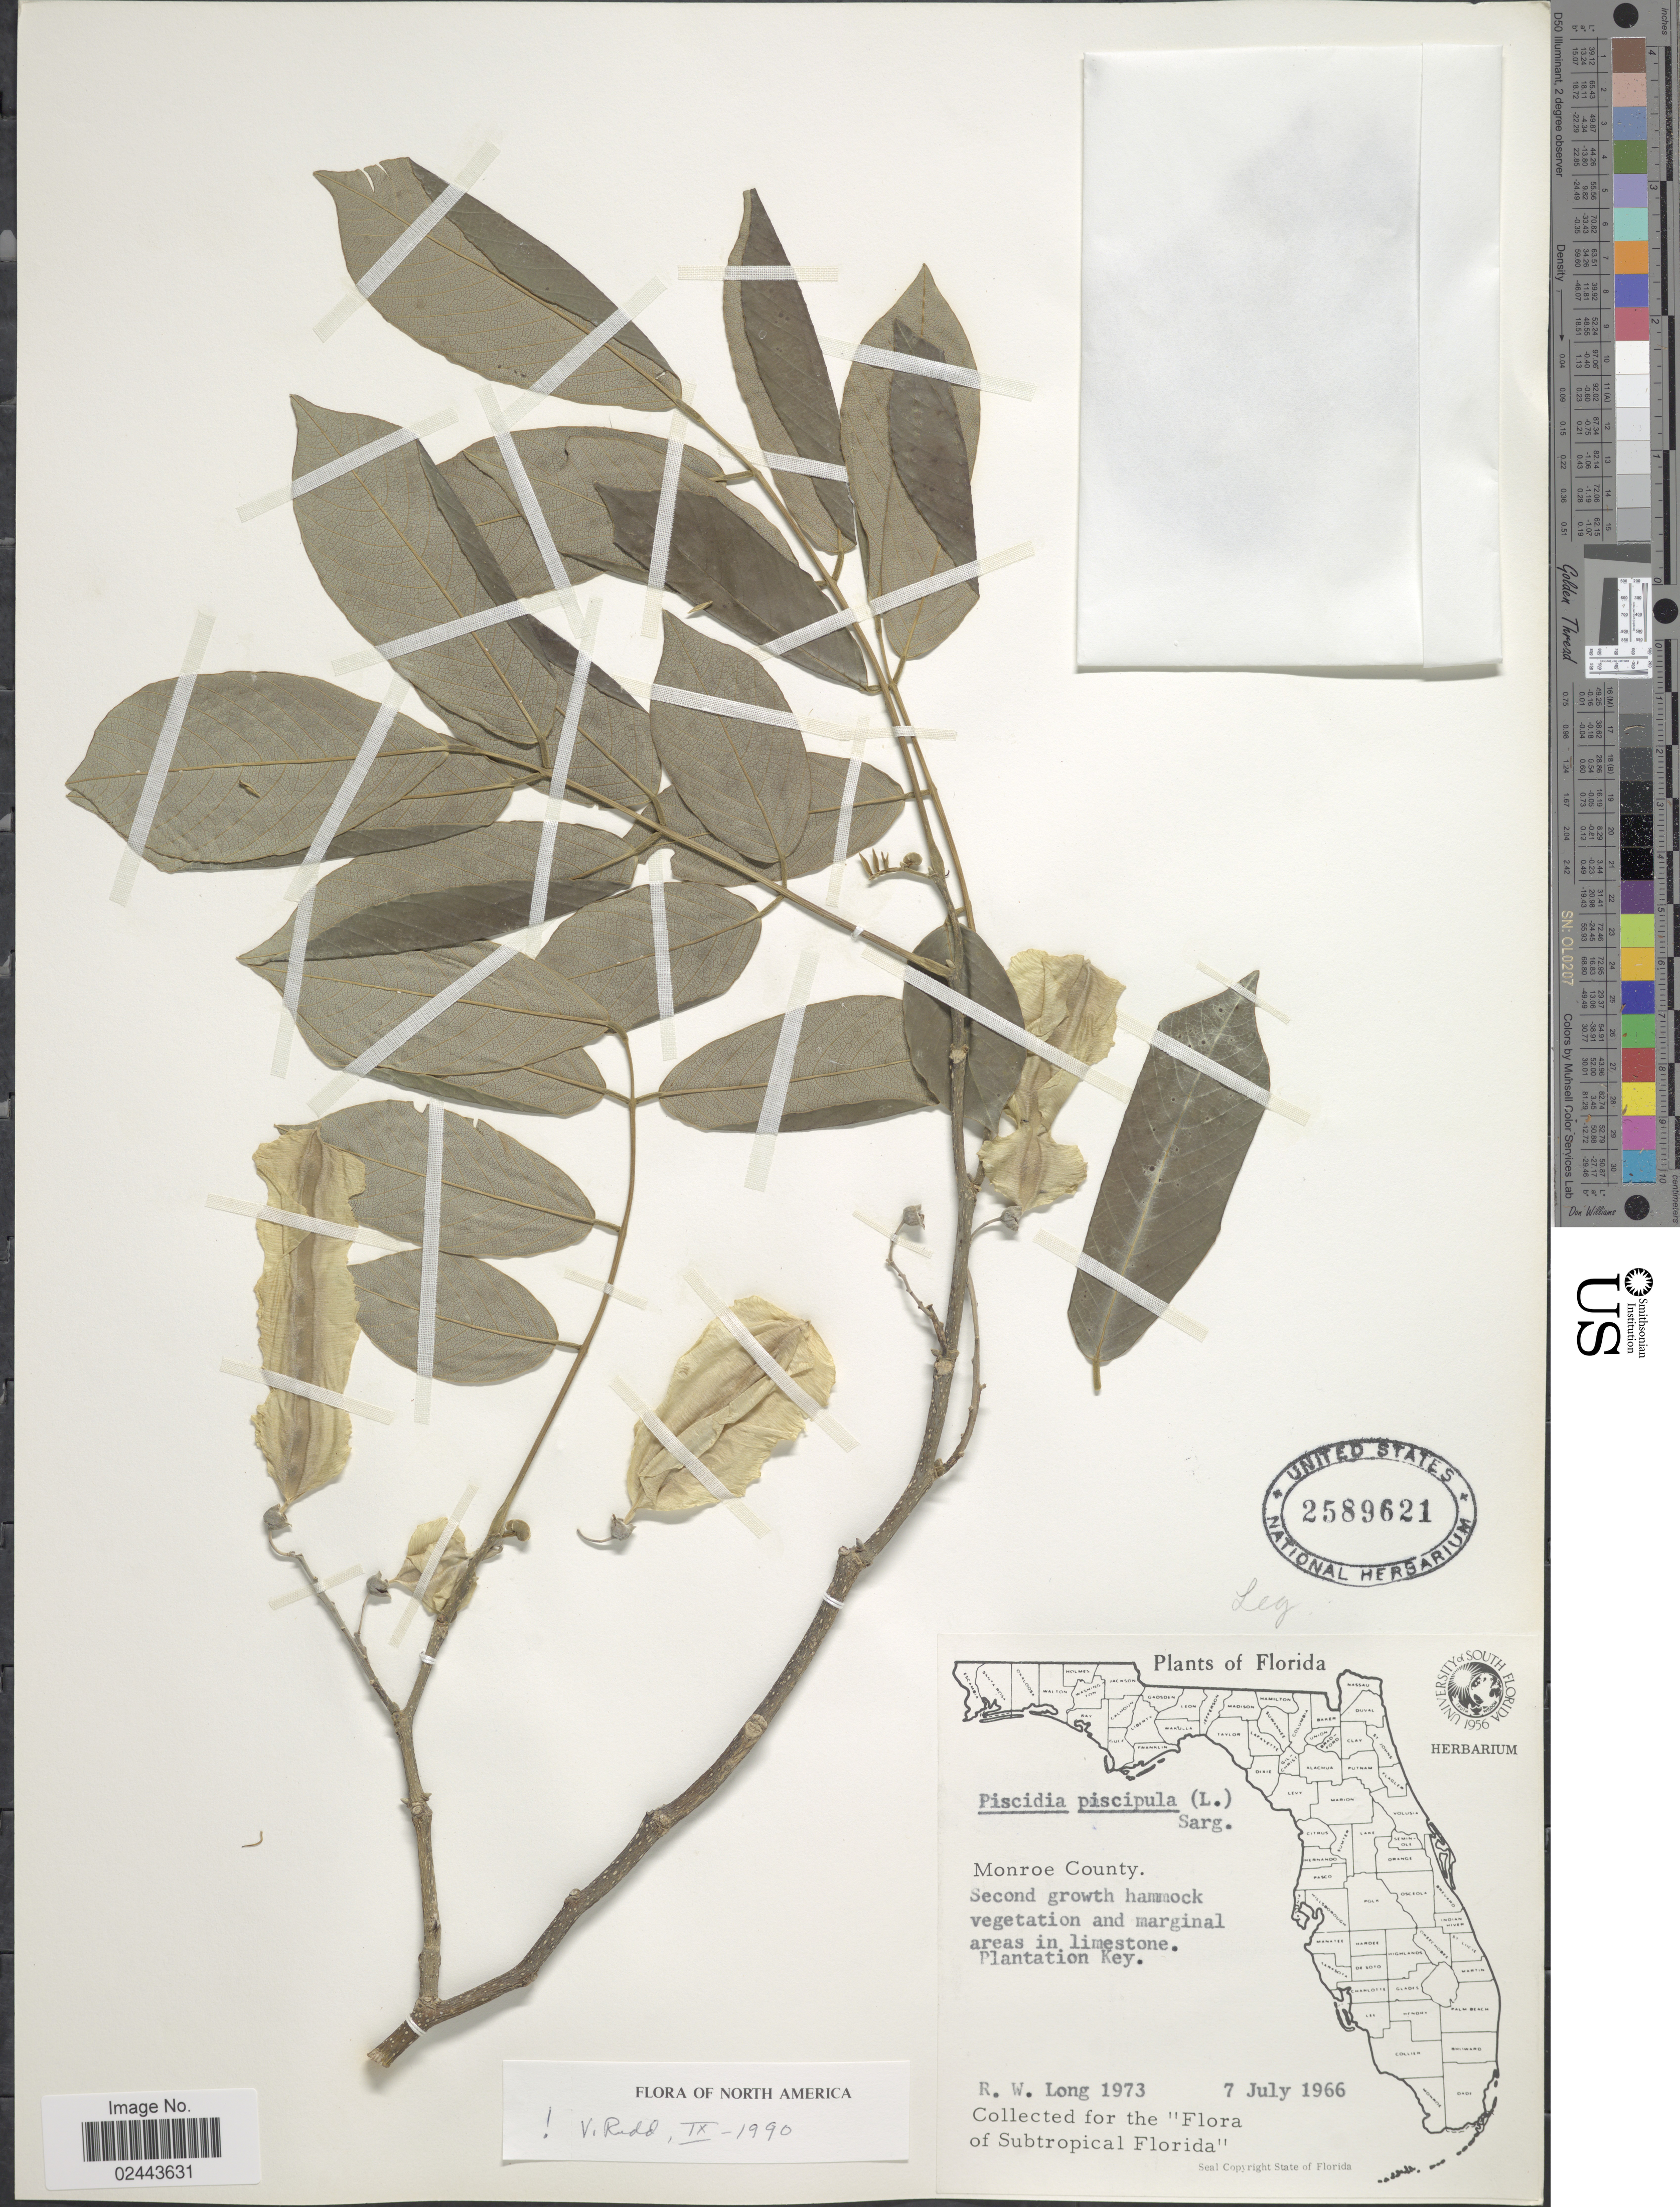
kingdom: Plantae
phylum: Tracheophyta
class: Magnoliopsida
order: Fabales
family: Fabaceae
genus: Piscidia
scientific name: Piscidia piscipula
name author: (L.) Sarg.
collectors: R. W. Long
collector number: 1973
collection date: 1966-07-07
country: United States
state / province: Florida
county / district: Monroe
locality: Monroe County, second growth hammock vegetation and marginal areas in limestone, Plantation Key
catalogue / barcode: US 2589621